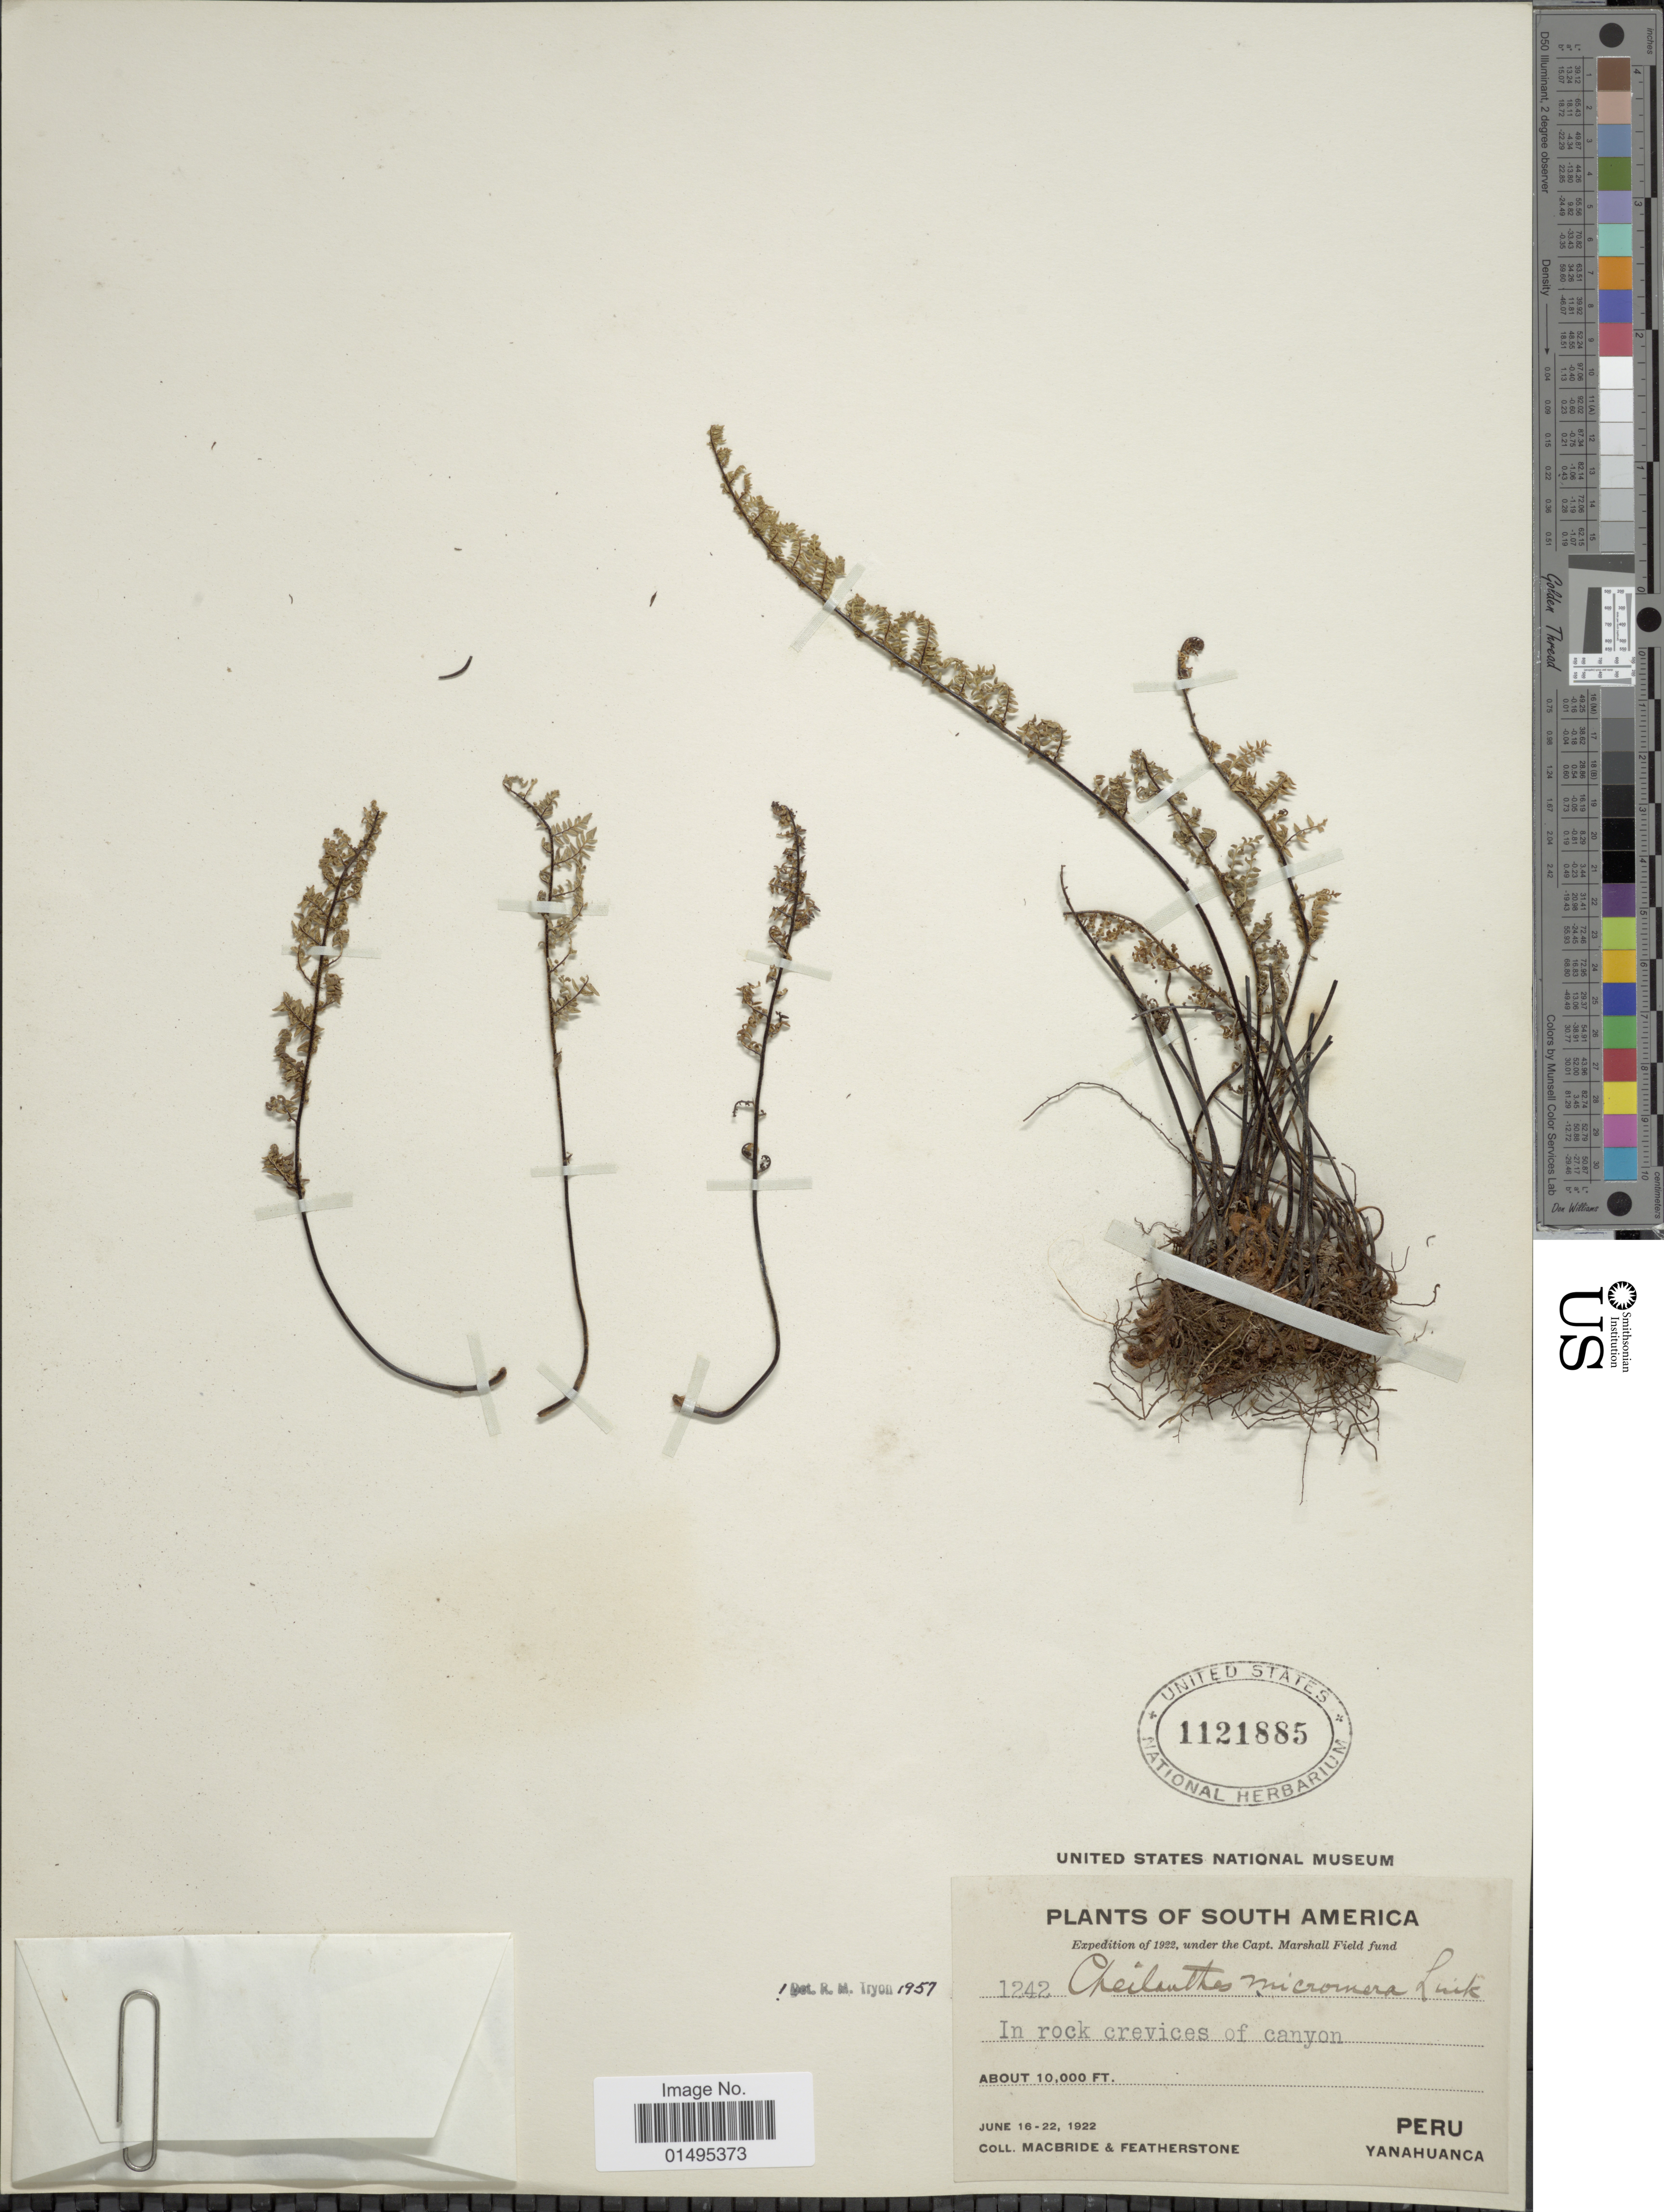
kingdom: Plantae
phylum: Tracheophyta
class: Polypodiopsida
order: Polypodiales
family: Pteridaceae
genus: Myriopteris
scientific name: Myriopteris notholaenoides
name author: (Desv.) Grusz & Windham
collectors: Macbride, -- & -. Featherstone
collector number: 1242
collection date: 1922-06-16/1922-06-22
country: Peru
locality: South America, Peru, Yanahuanca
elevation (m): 3048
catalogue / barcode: US 1121885